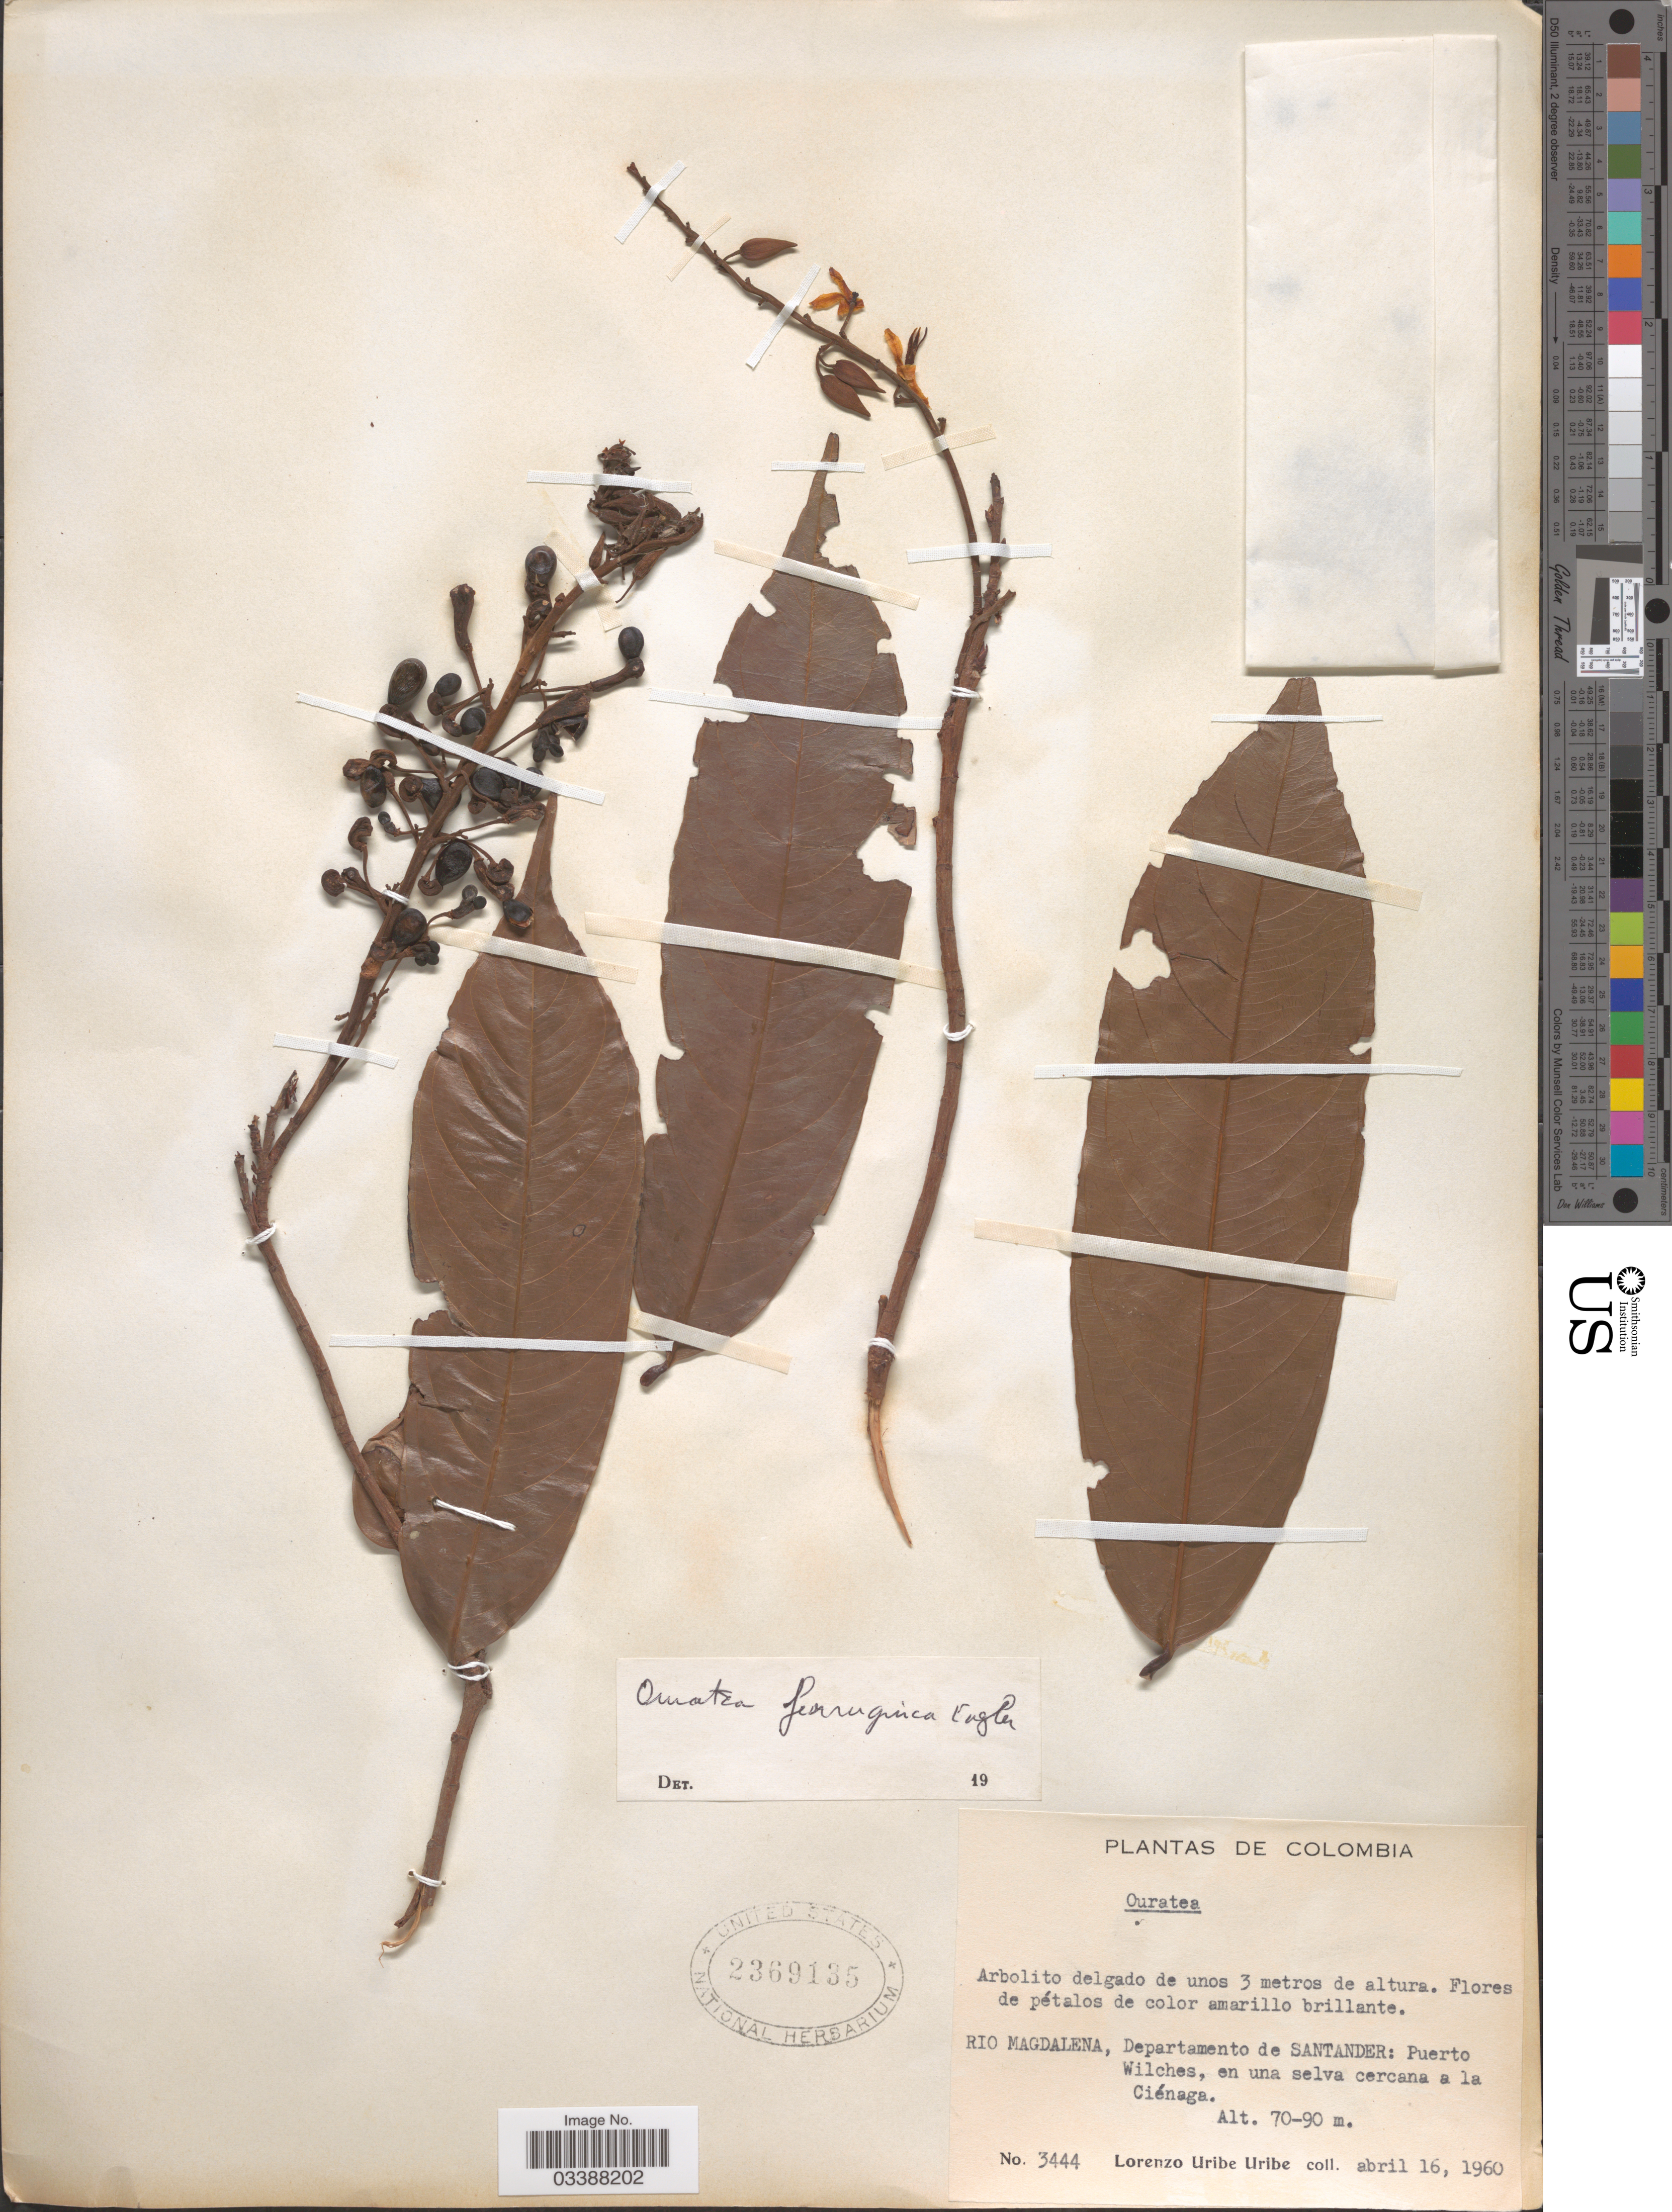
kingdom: Plantae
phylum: Tracheophyta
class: Magnoliopsida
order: Malpighiales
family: Ochnaceae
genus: Ouratea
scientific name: Ouratea ferruginea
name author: Engl.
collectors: L. Uribe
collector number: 3444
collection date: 1960-04-16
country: Colombia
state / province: Santander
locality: Rio Magdalena, Departamento de Santander: Puerto Wilches, en una selva cercana a la Ciénaga.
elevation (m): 70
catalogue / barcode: US 2369135